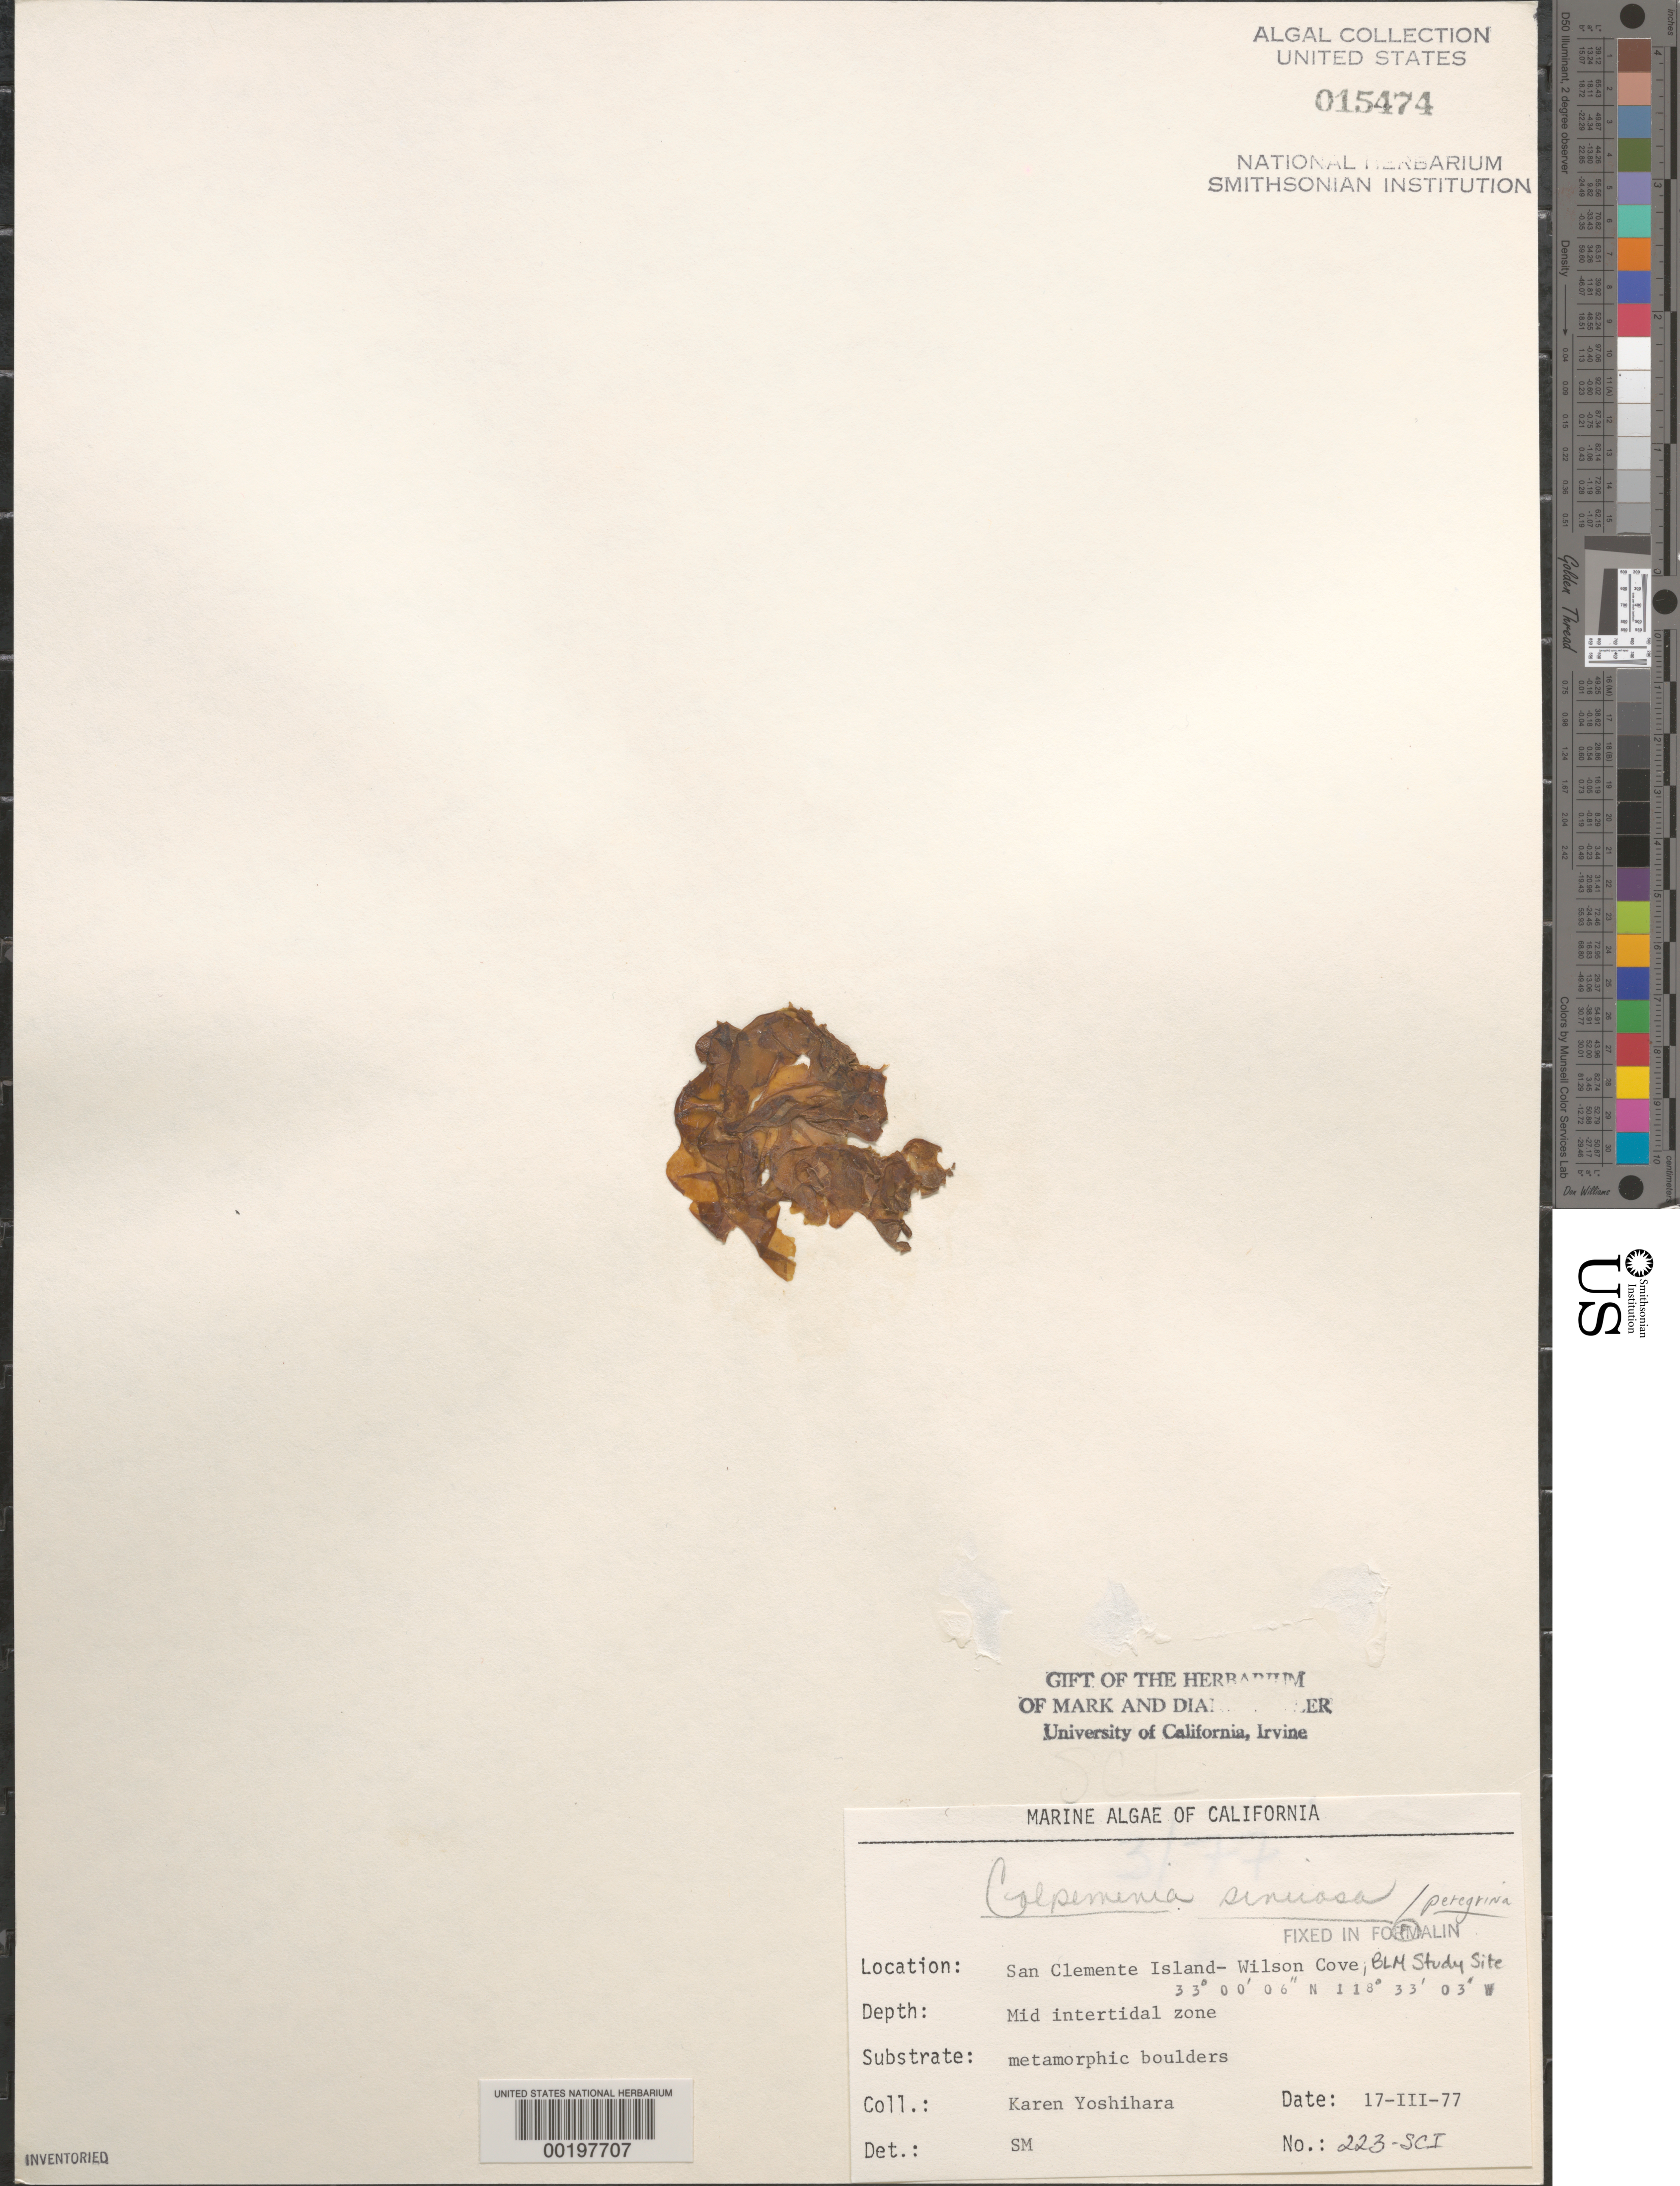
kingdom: Chromista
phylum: Ochrophyta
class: Phaeophyceae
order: Scytosiphonales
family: Scytosiphonaceae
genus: Colpomenia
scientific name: Colpomenia sinuosa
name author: (K. Mert. ex Roth) Derbes & Solier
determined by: Murray, S. N.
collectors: K. Yoshihara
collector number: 223-SCI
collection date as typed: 17 Mar 1977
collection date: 1977-03-17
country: United States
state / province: California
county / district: Los Angeles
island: San Clemente Island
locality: Wilson Cove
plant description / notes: BLM-SOCALBIGHT Rocky Intertidal Survey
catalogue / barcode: US 15474